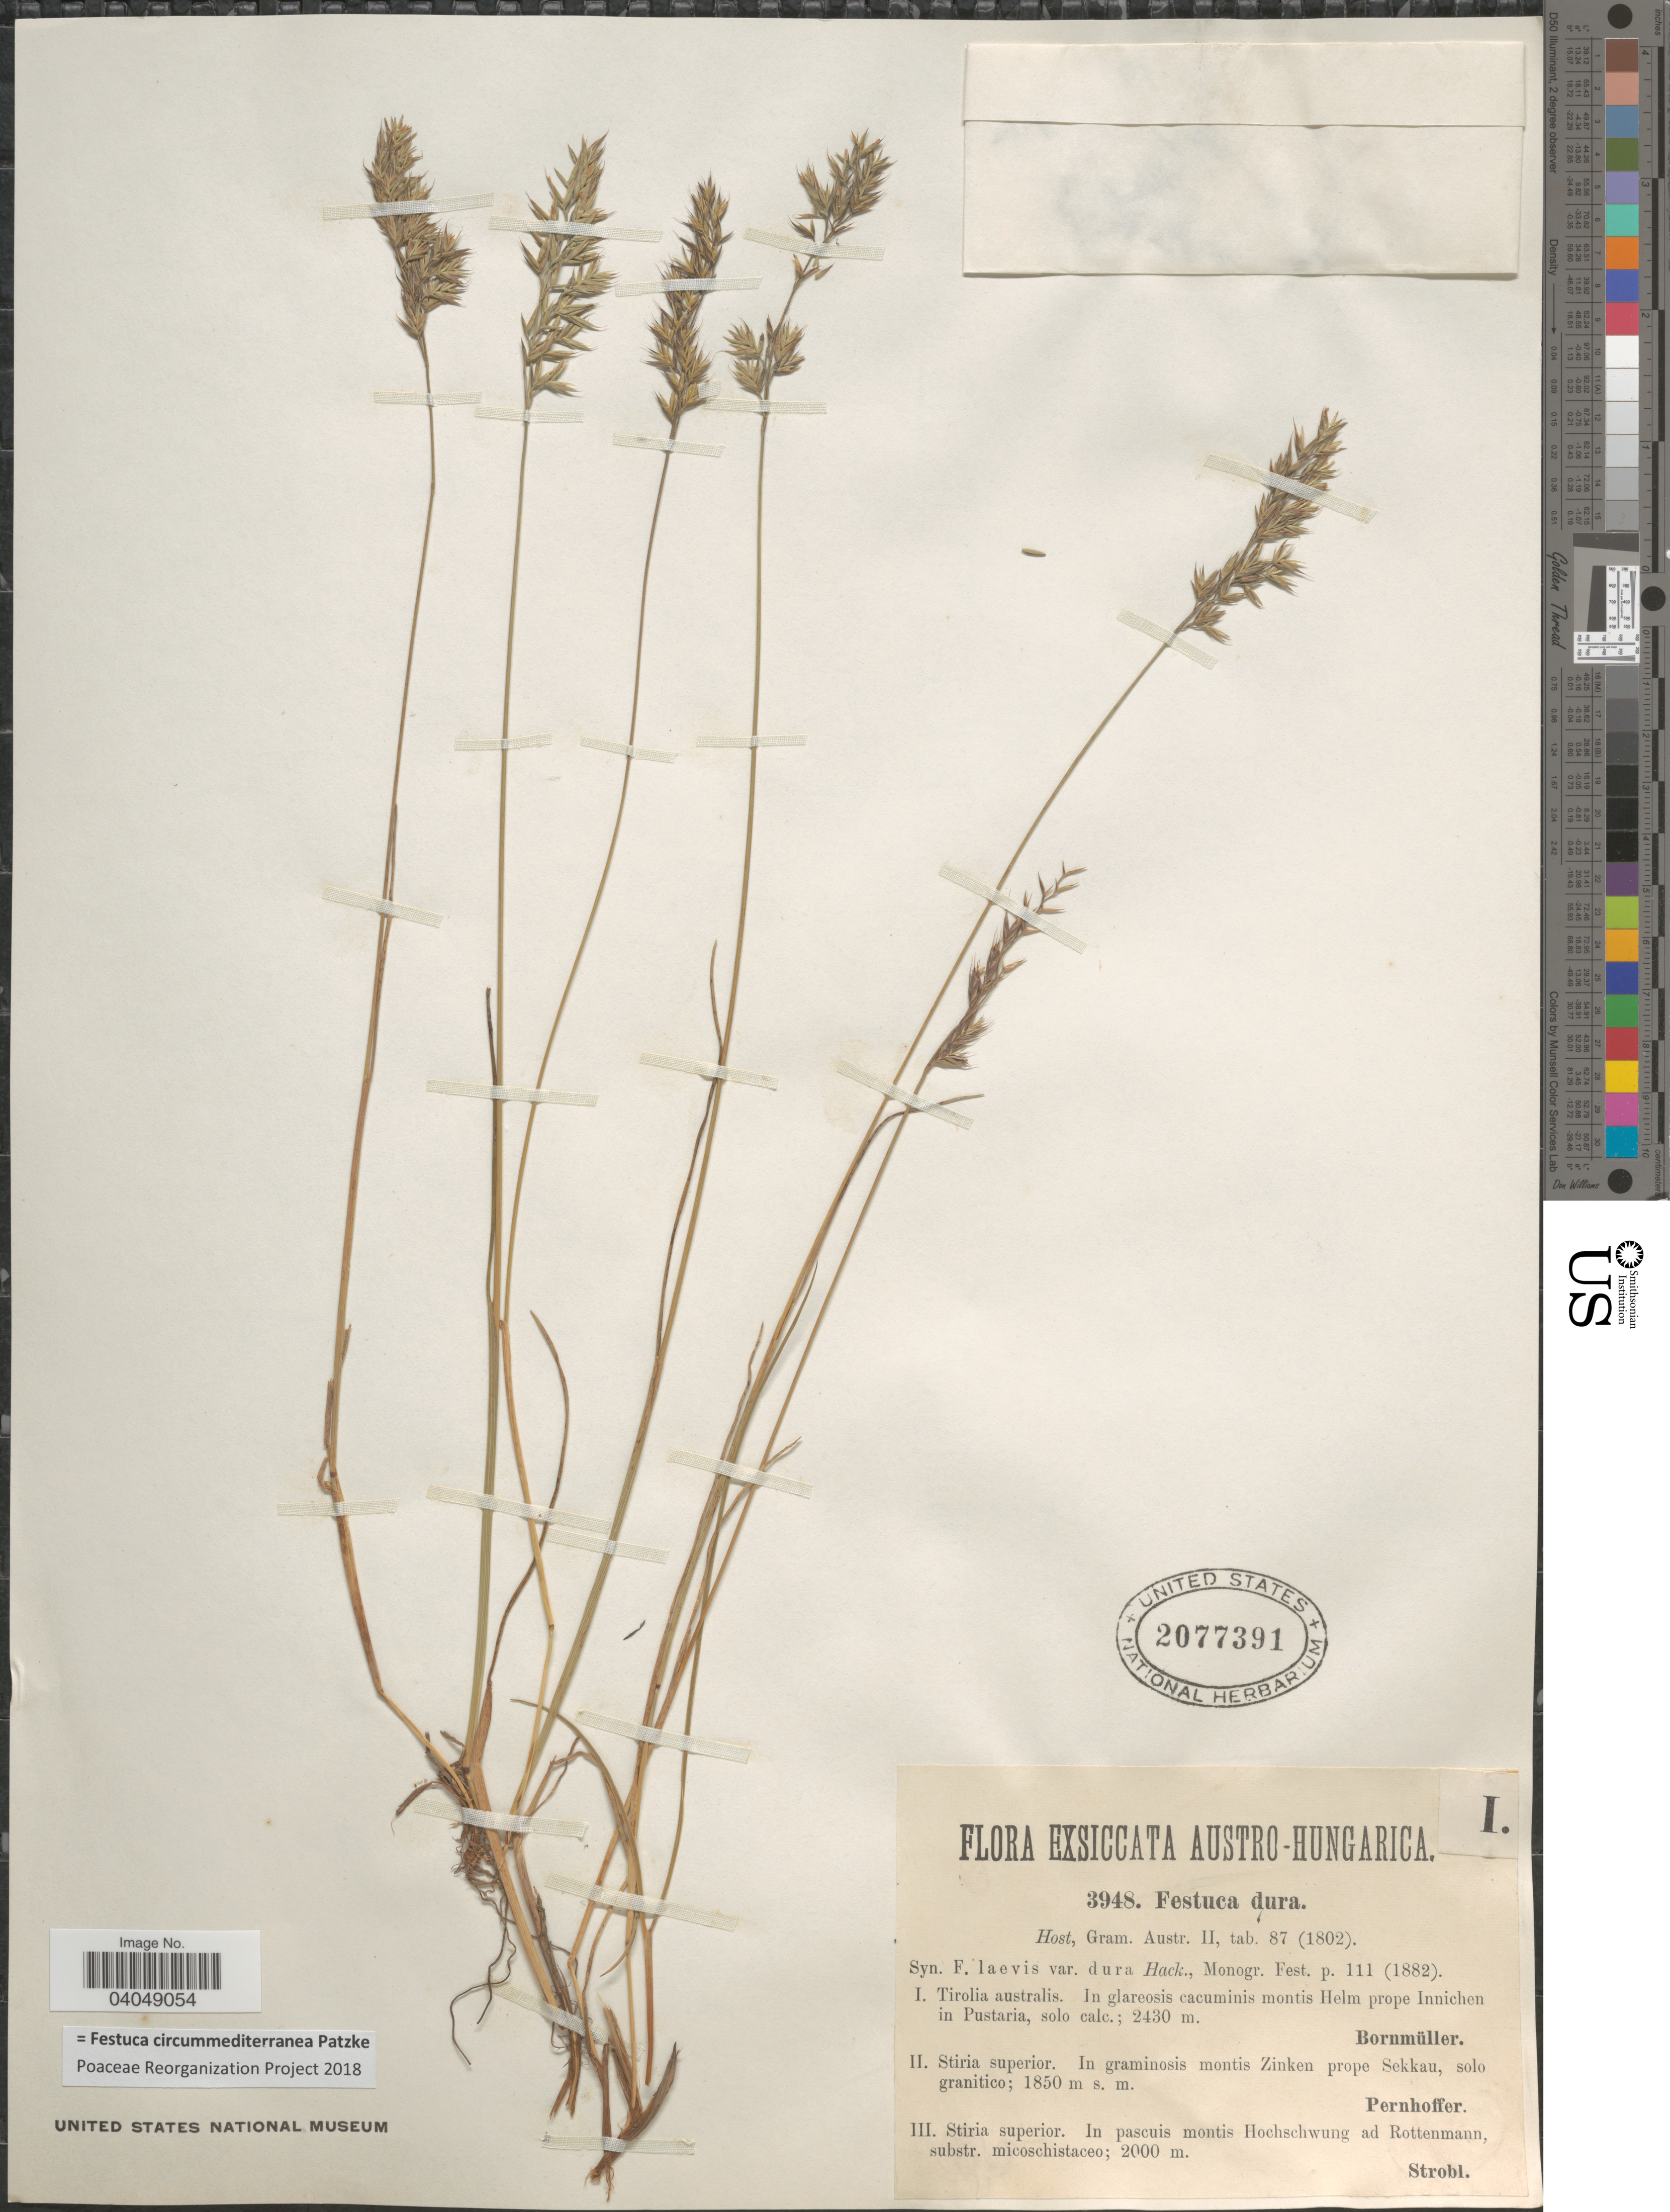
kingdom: Plantae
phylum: Tracheophyta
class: Liliopsida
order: Poales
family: Poaceae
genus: Festuca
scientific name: Festuca circummediterranea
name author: Patzke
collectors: Bornmüller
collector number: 3948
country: Italy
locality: Austro-Hungarica. Tirolia australis. In glareosis cacuminis montis Helm prope Innichen in Pustaria.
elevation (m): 2430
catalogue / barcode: US 2077391